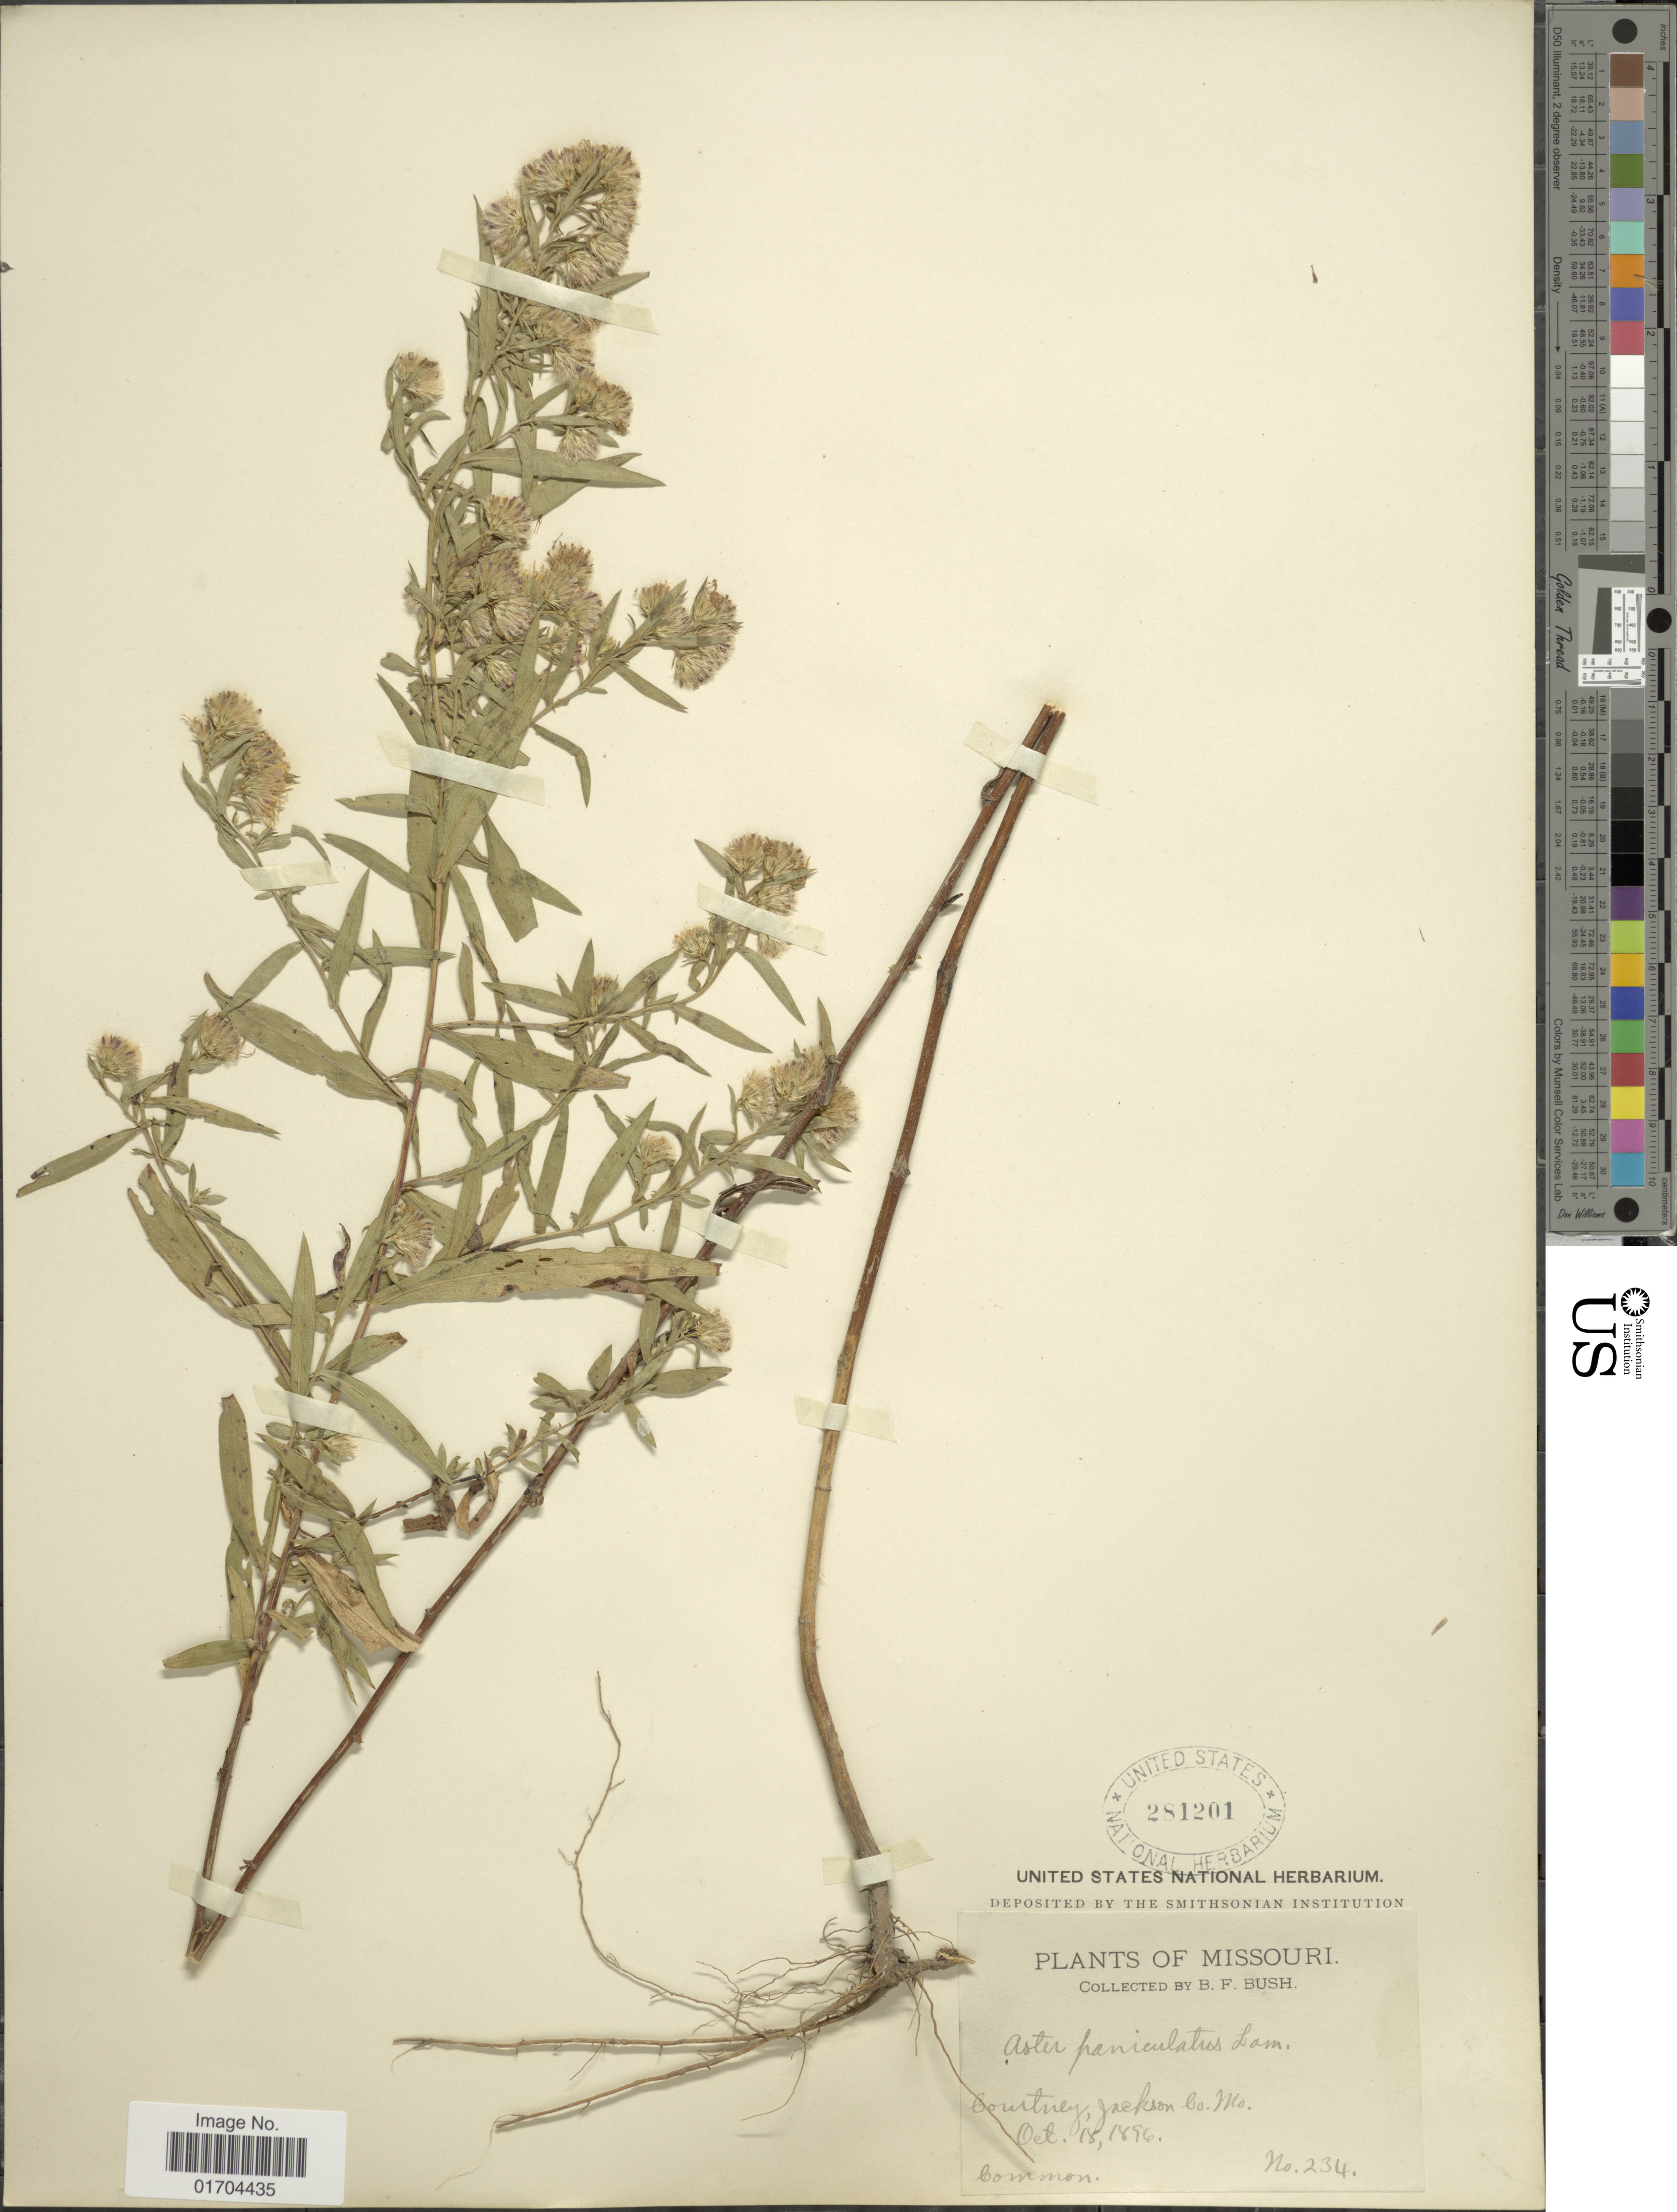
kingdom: Plantae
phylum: Tracheophyta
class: Magnoliopsida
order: Asterales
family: Asteraceae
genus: Symphyotrichum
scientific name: Symphyotrichum sp.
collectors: B. F. Bush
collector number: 234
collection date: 1896-10-18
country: United States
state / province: Missouri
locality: Courtny, Jackson Co.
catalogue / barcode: US 281201